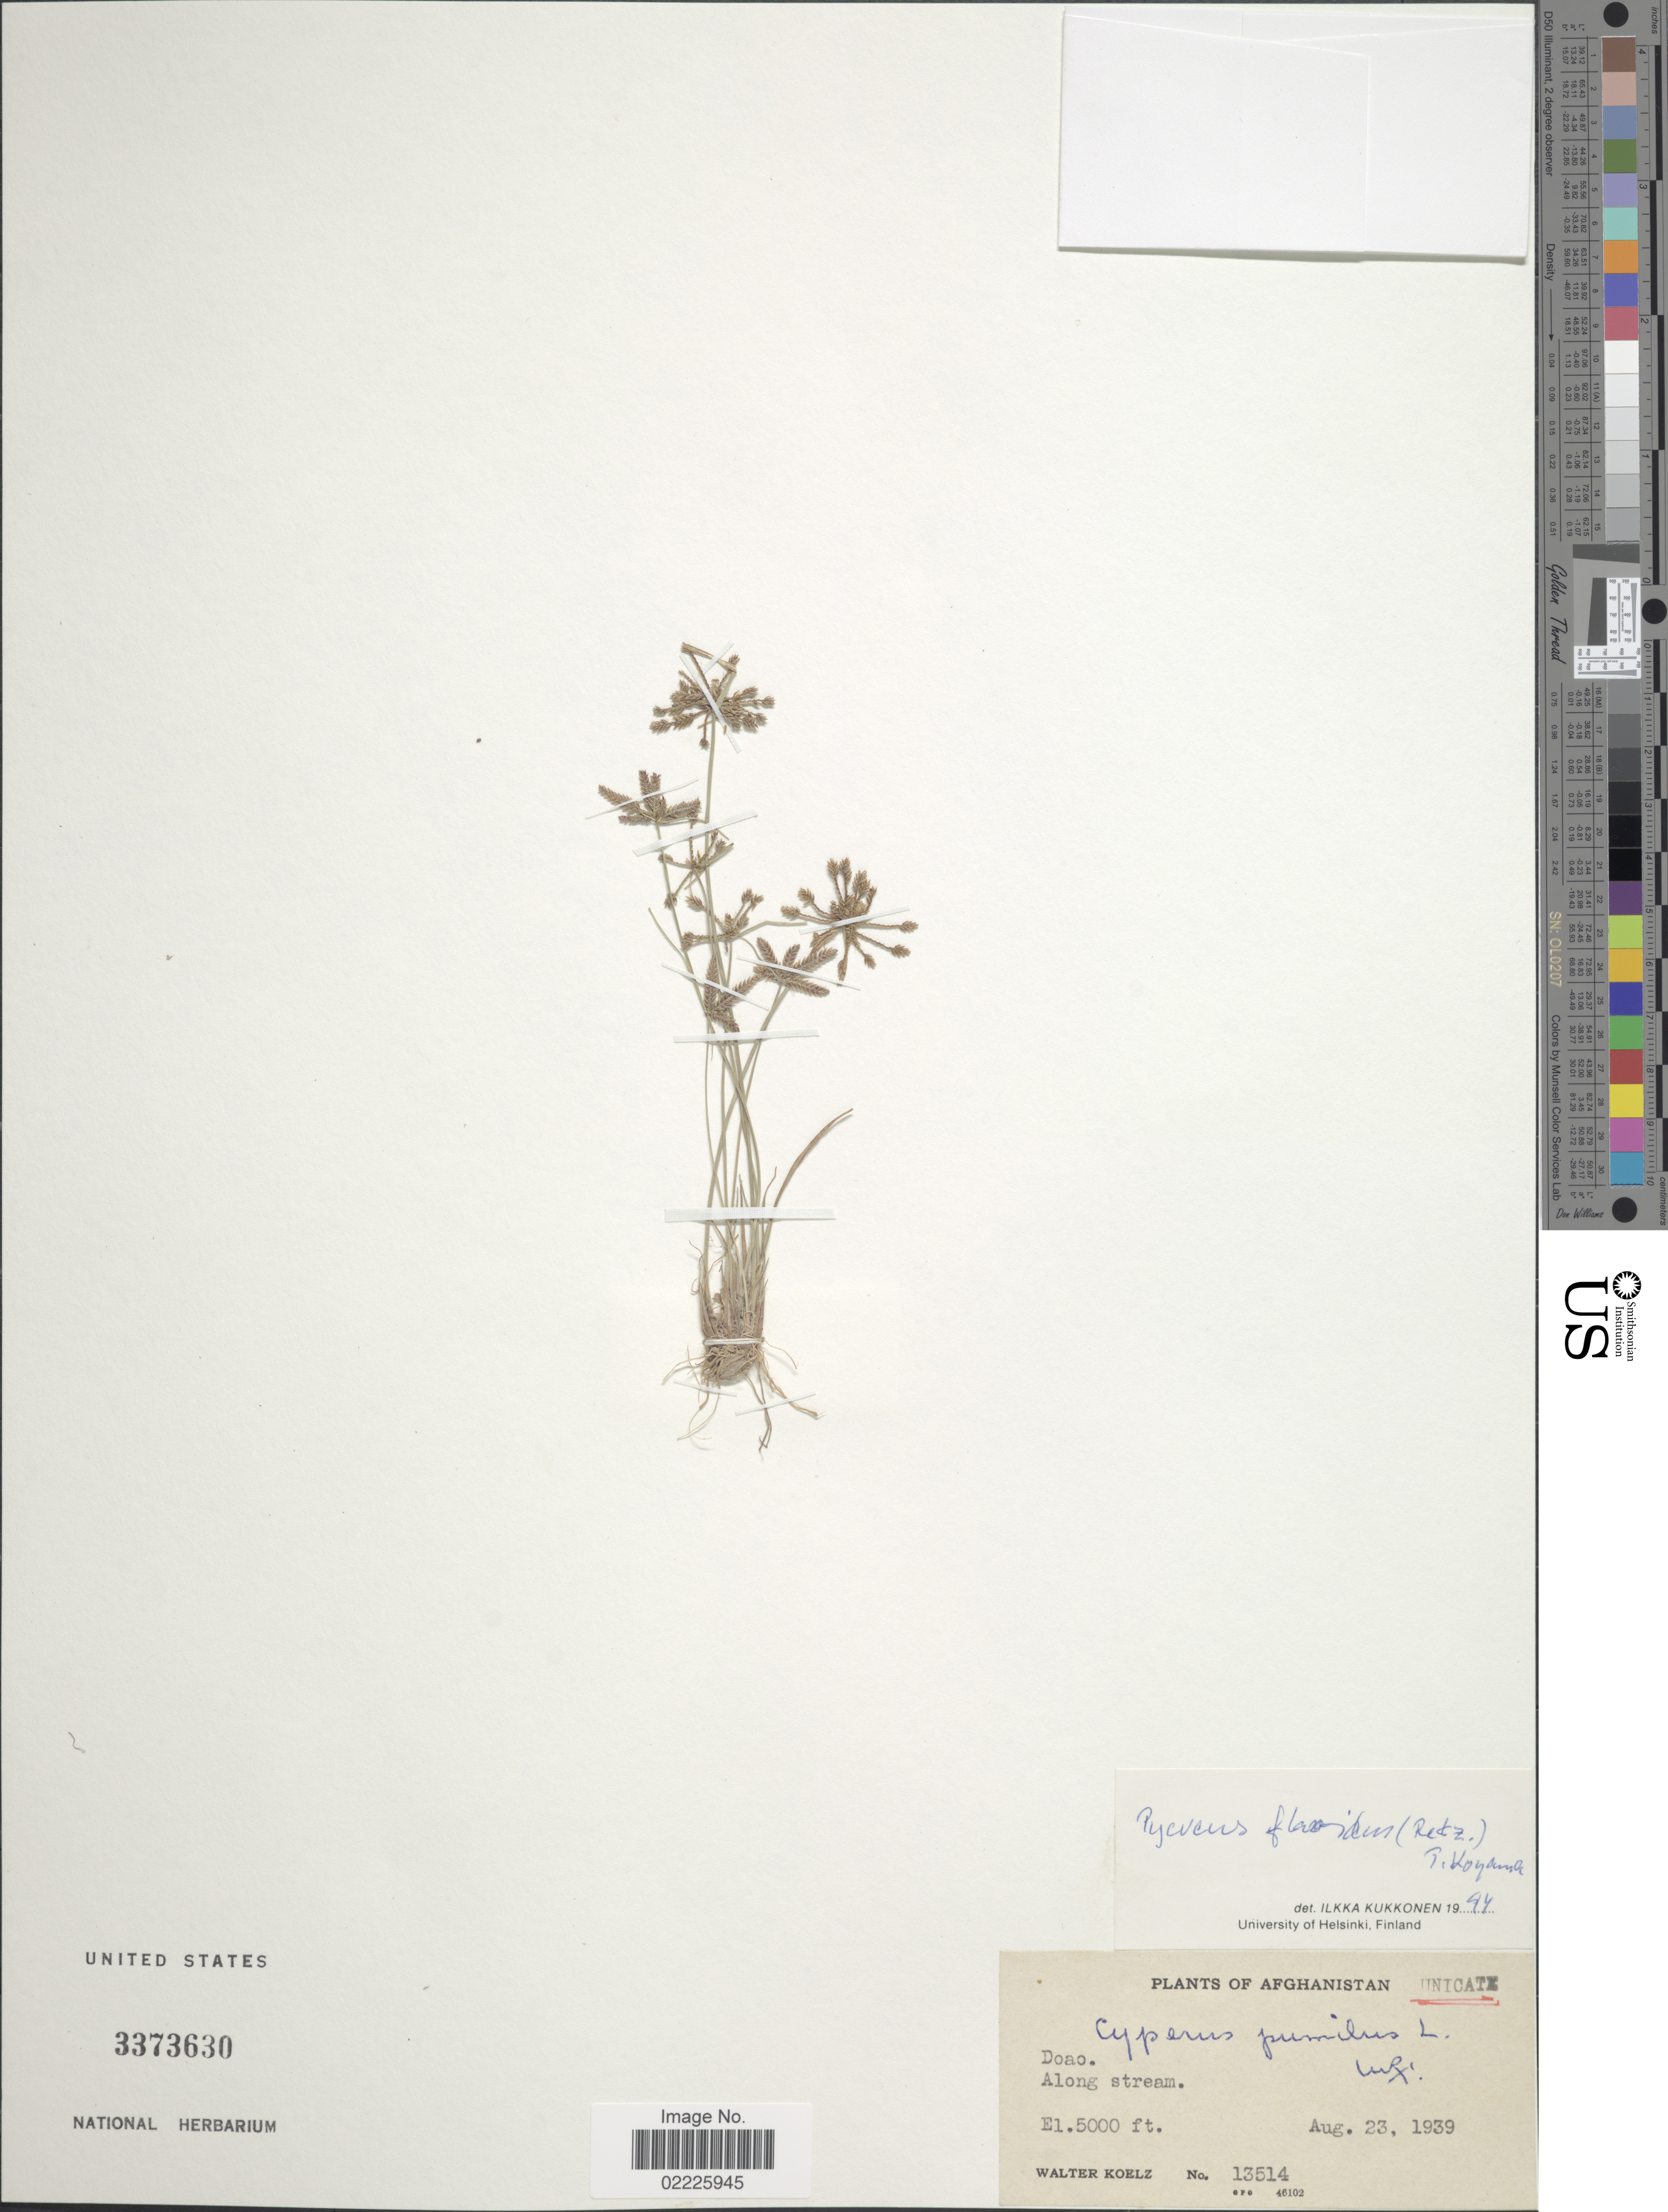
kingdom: Plantae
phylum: Tracheophyta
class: Liliopsida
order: Poales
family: Cyperaceae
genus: Cyperus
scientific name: Cyperus flavidus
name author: Retz.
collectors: W. N. Koelz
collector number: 13514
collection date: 1939-08-23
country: Afghanistan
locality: Doao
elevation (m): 1524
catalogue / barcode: US 3373630